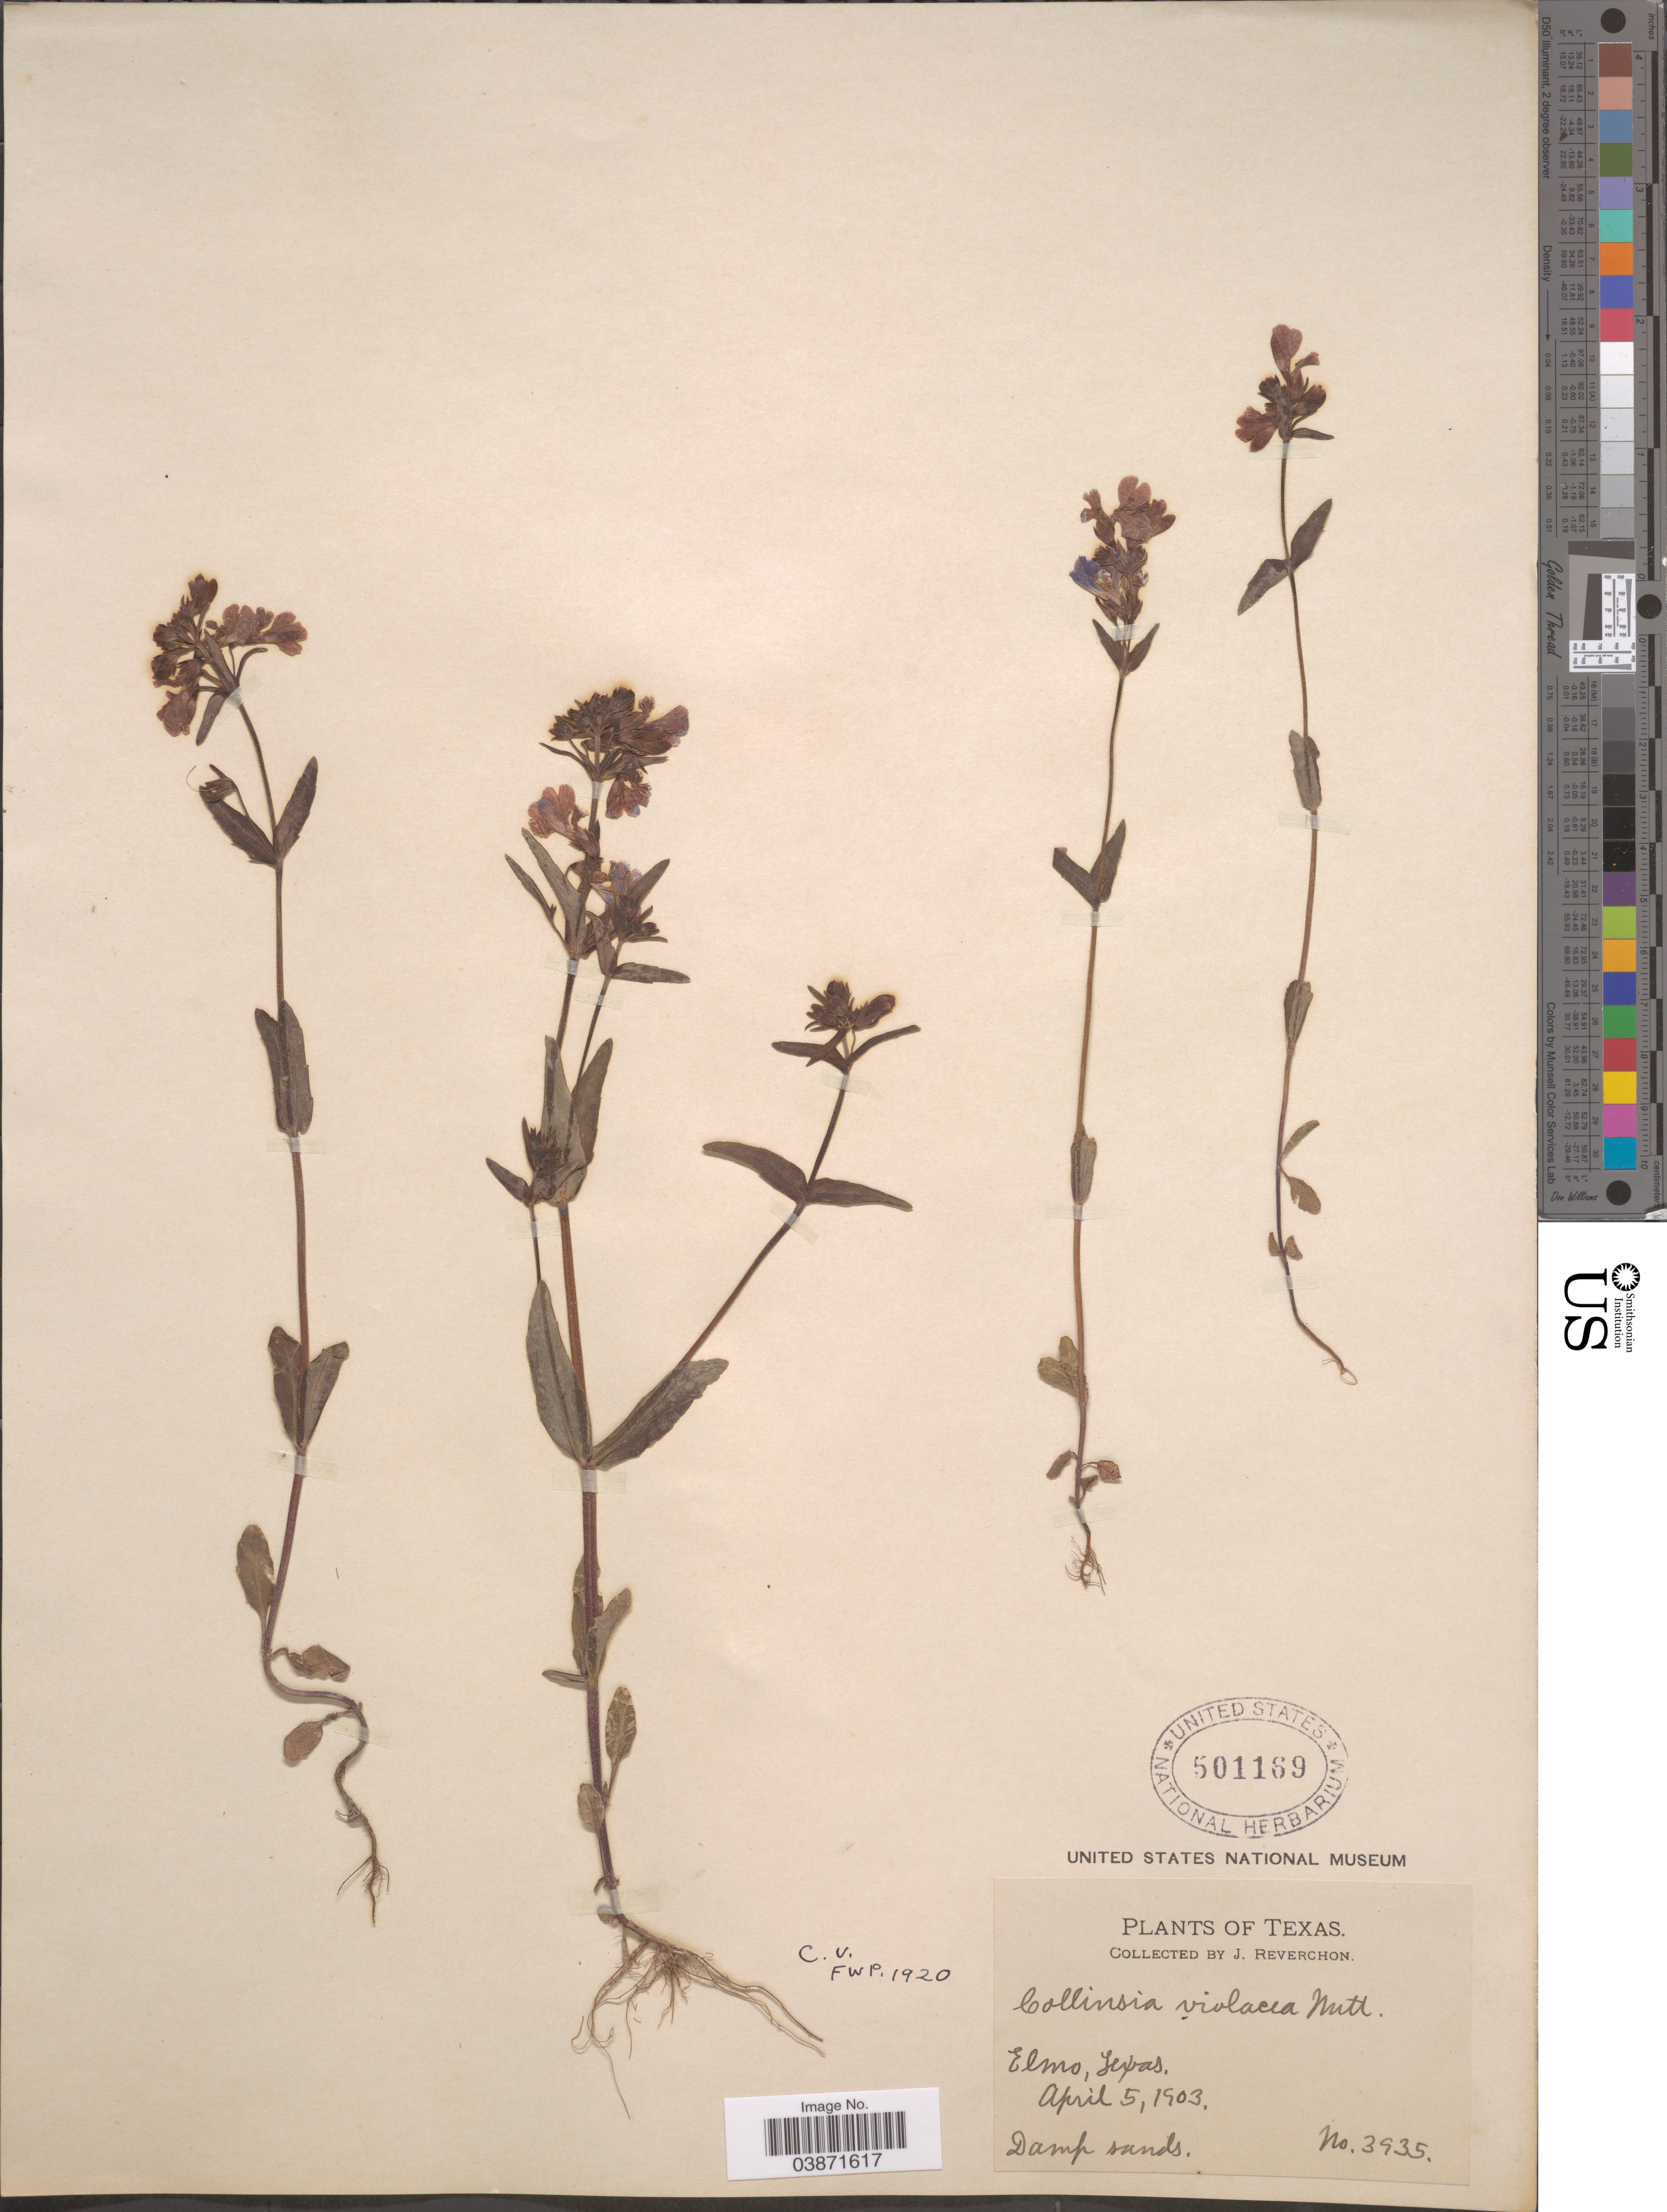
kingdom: Plantae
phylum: Tracheophyta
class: Magnoliopsida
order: Lamiales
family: Plantaginaceae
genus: Collinsia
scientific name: Collinsia violacea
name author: Nutt.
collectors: J. Reverchon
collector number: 3935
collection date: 1903-04-05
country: United States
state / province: Texas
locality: Elmo.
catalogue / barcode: US 501169